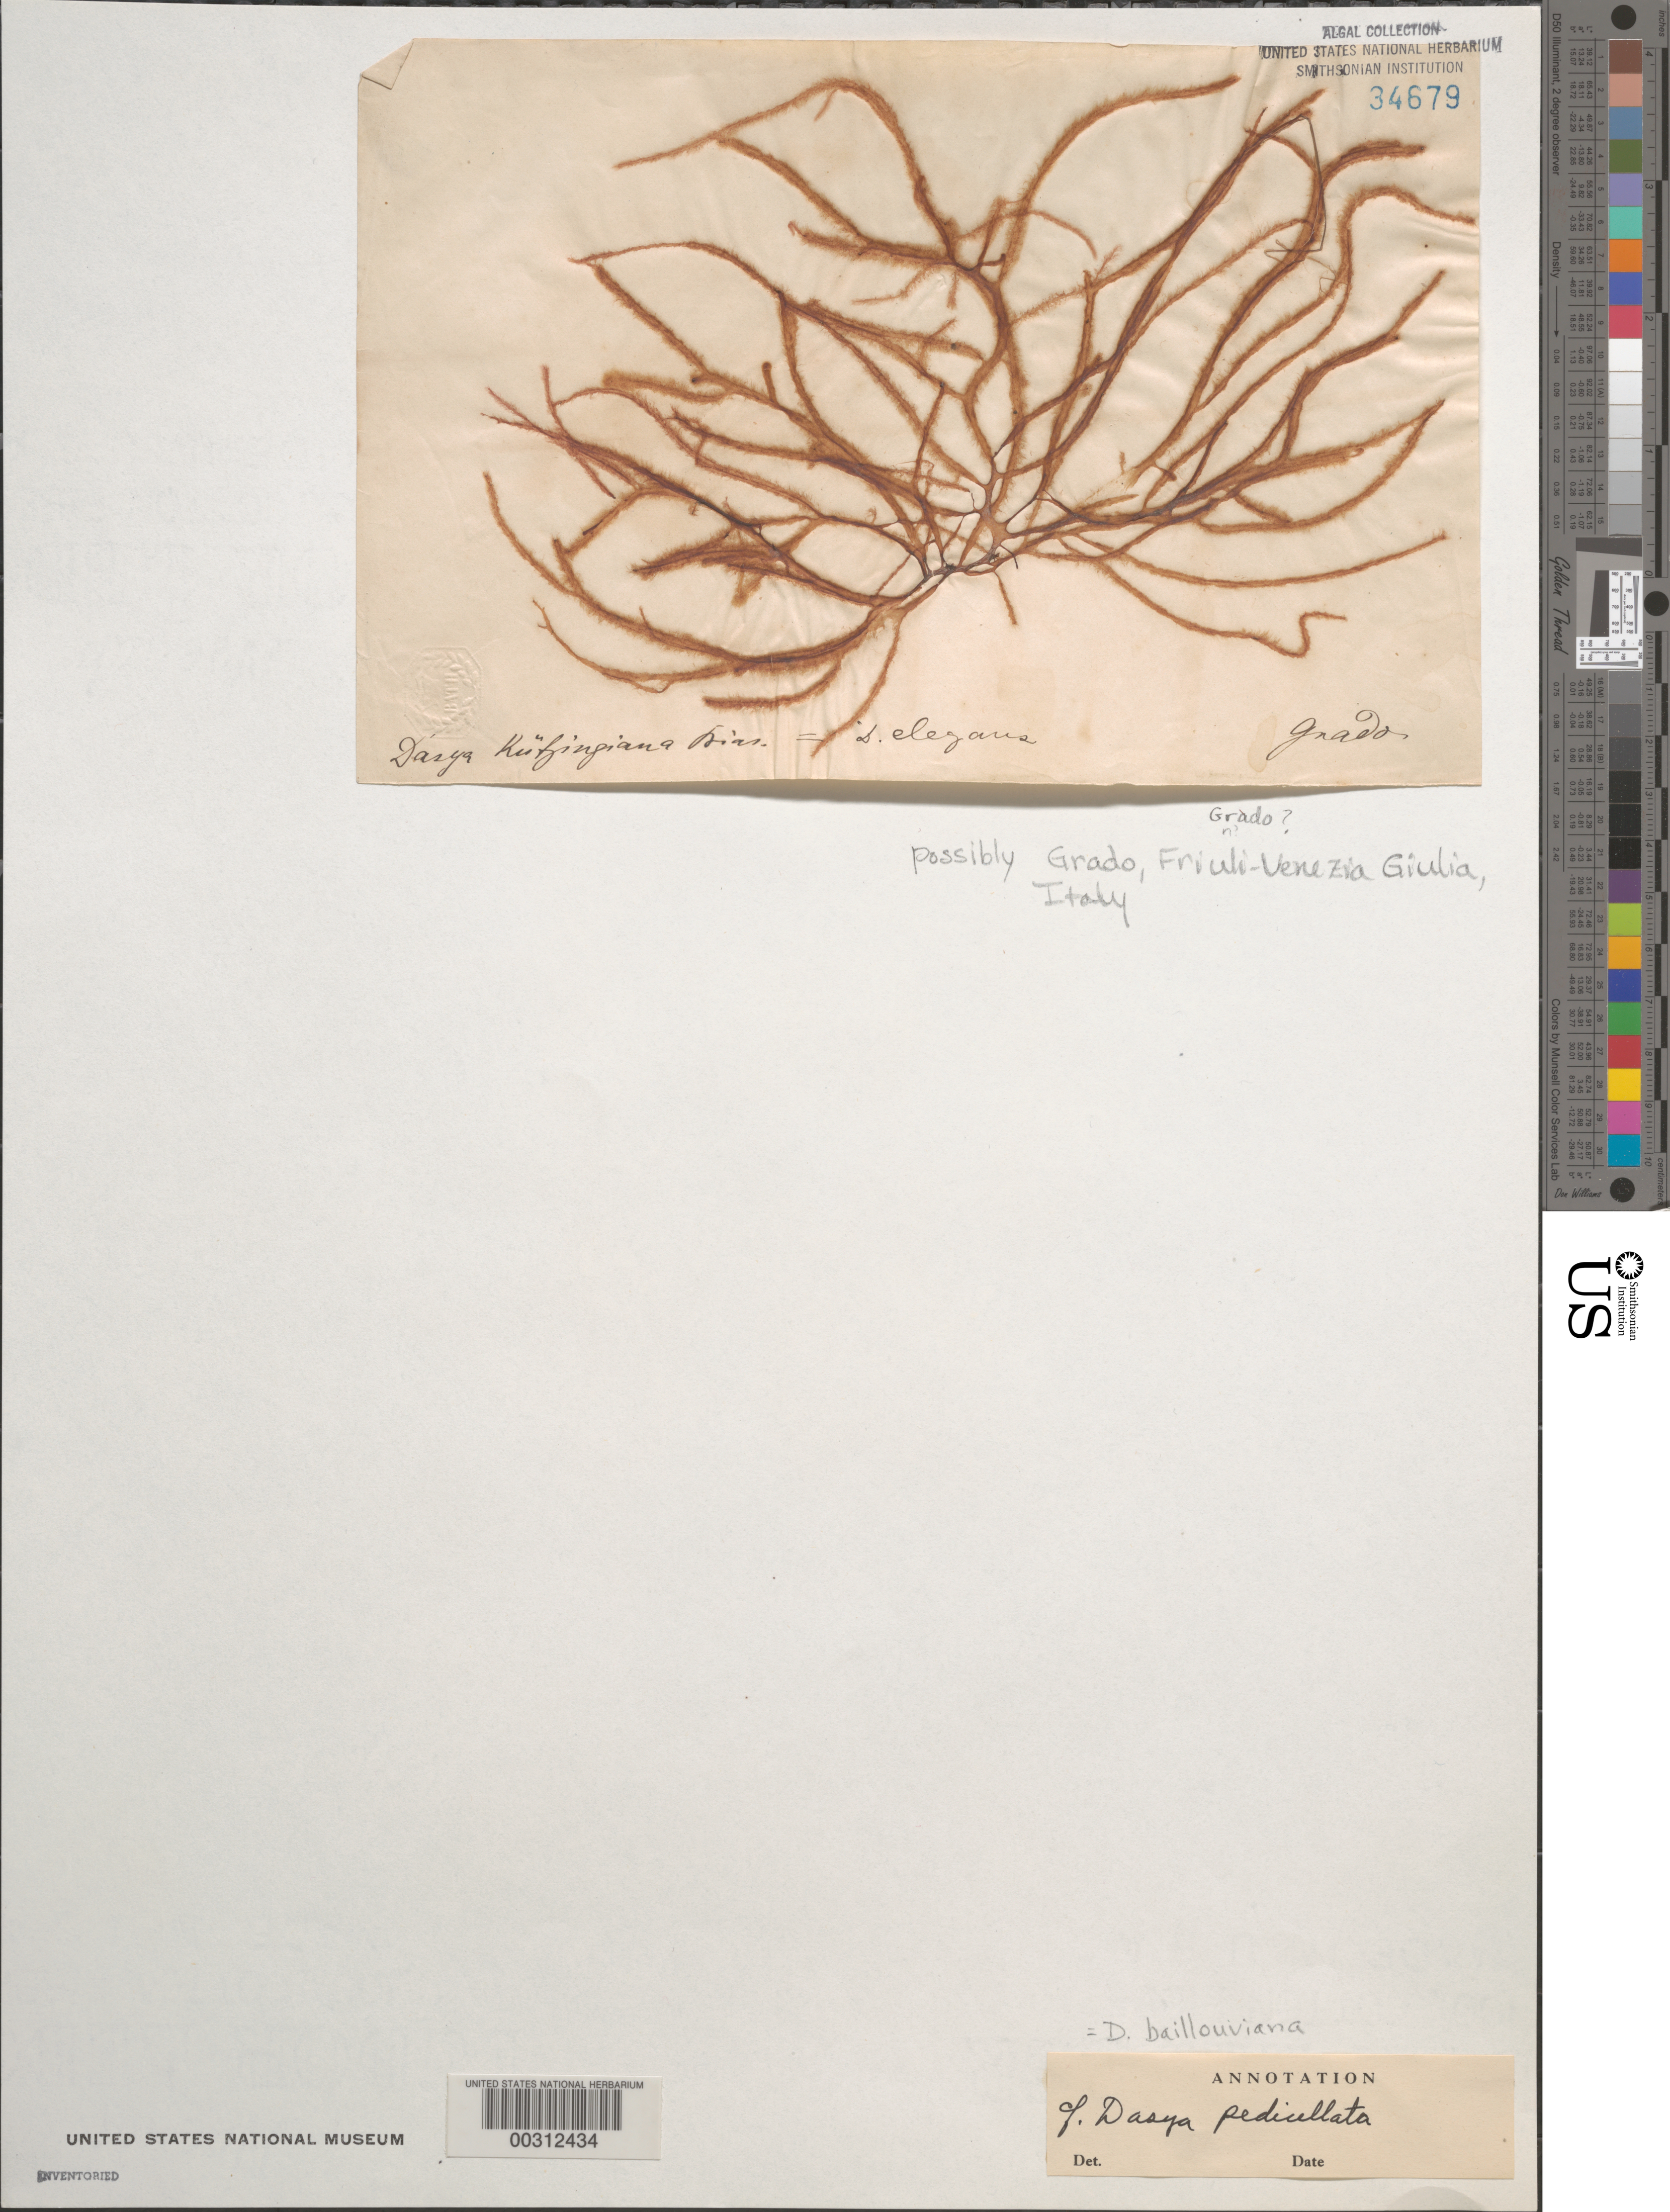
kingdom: Plantae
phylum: Rhodophyta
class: Florideophyceae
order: Ceramiales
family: Dasyaceae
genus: Dasya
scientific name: Dasya pedicellata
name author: (C. Agardh) C. Agardh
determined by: Algae name updating Project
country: Italy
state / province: Friuli-venezia Giulia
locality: Grado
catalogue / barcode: US 34679